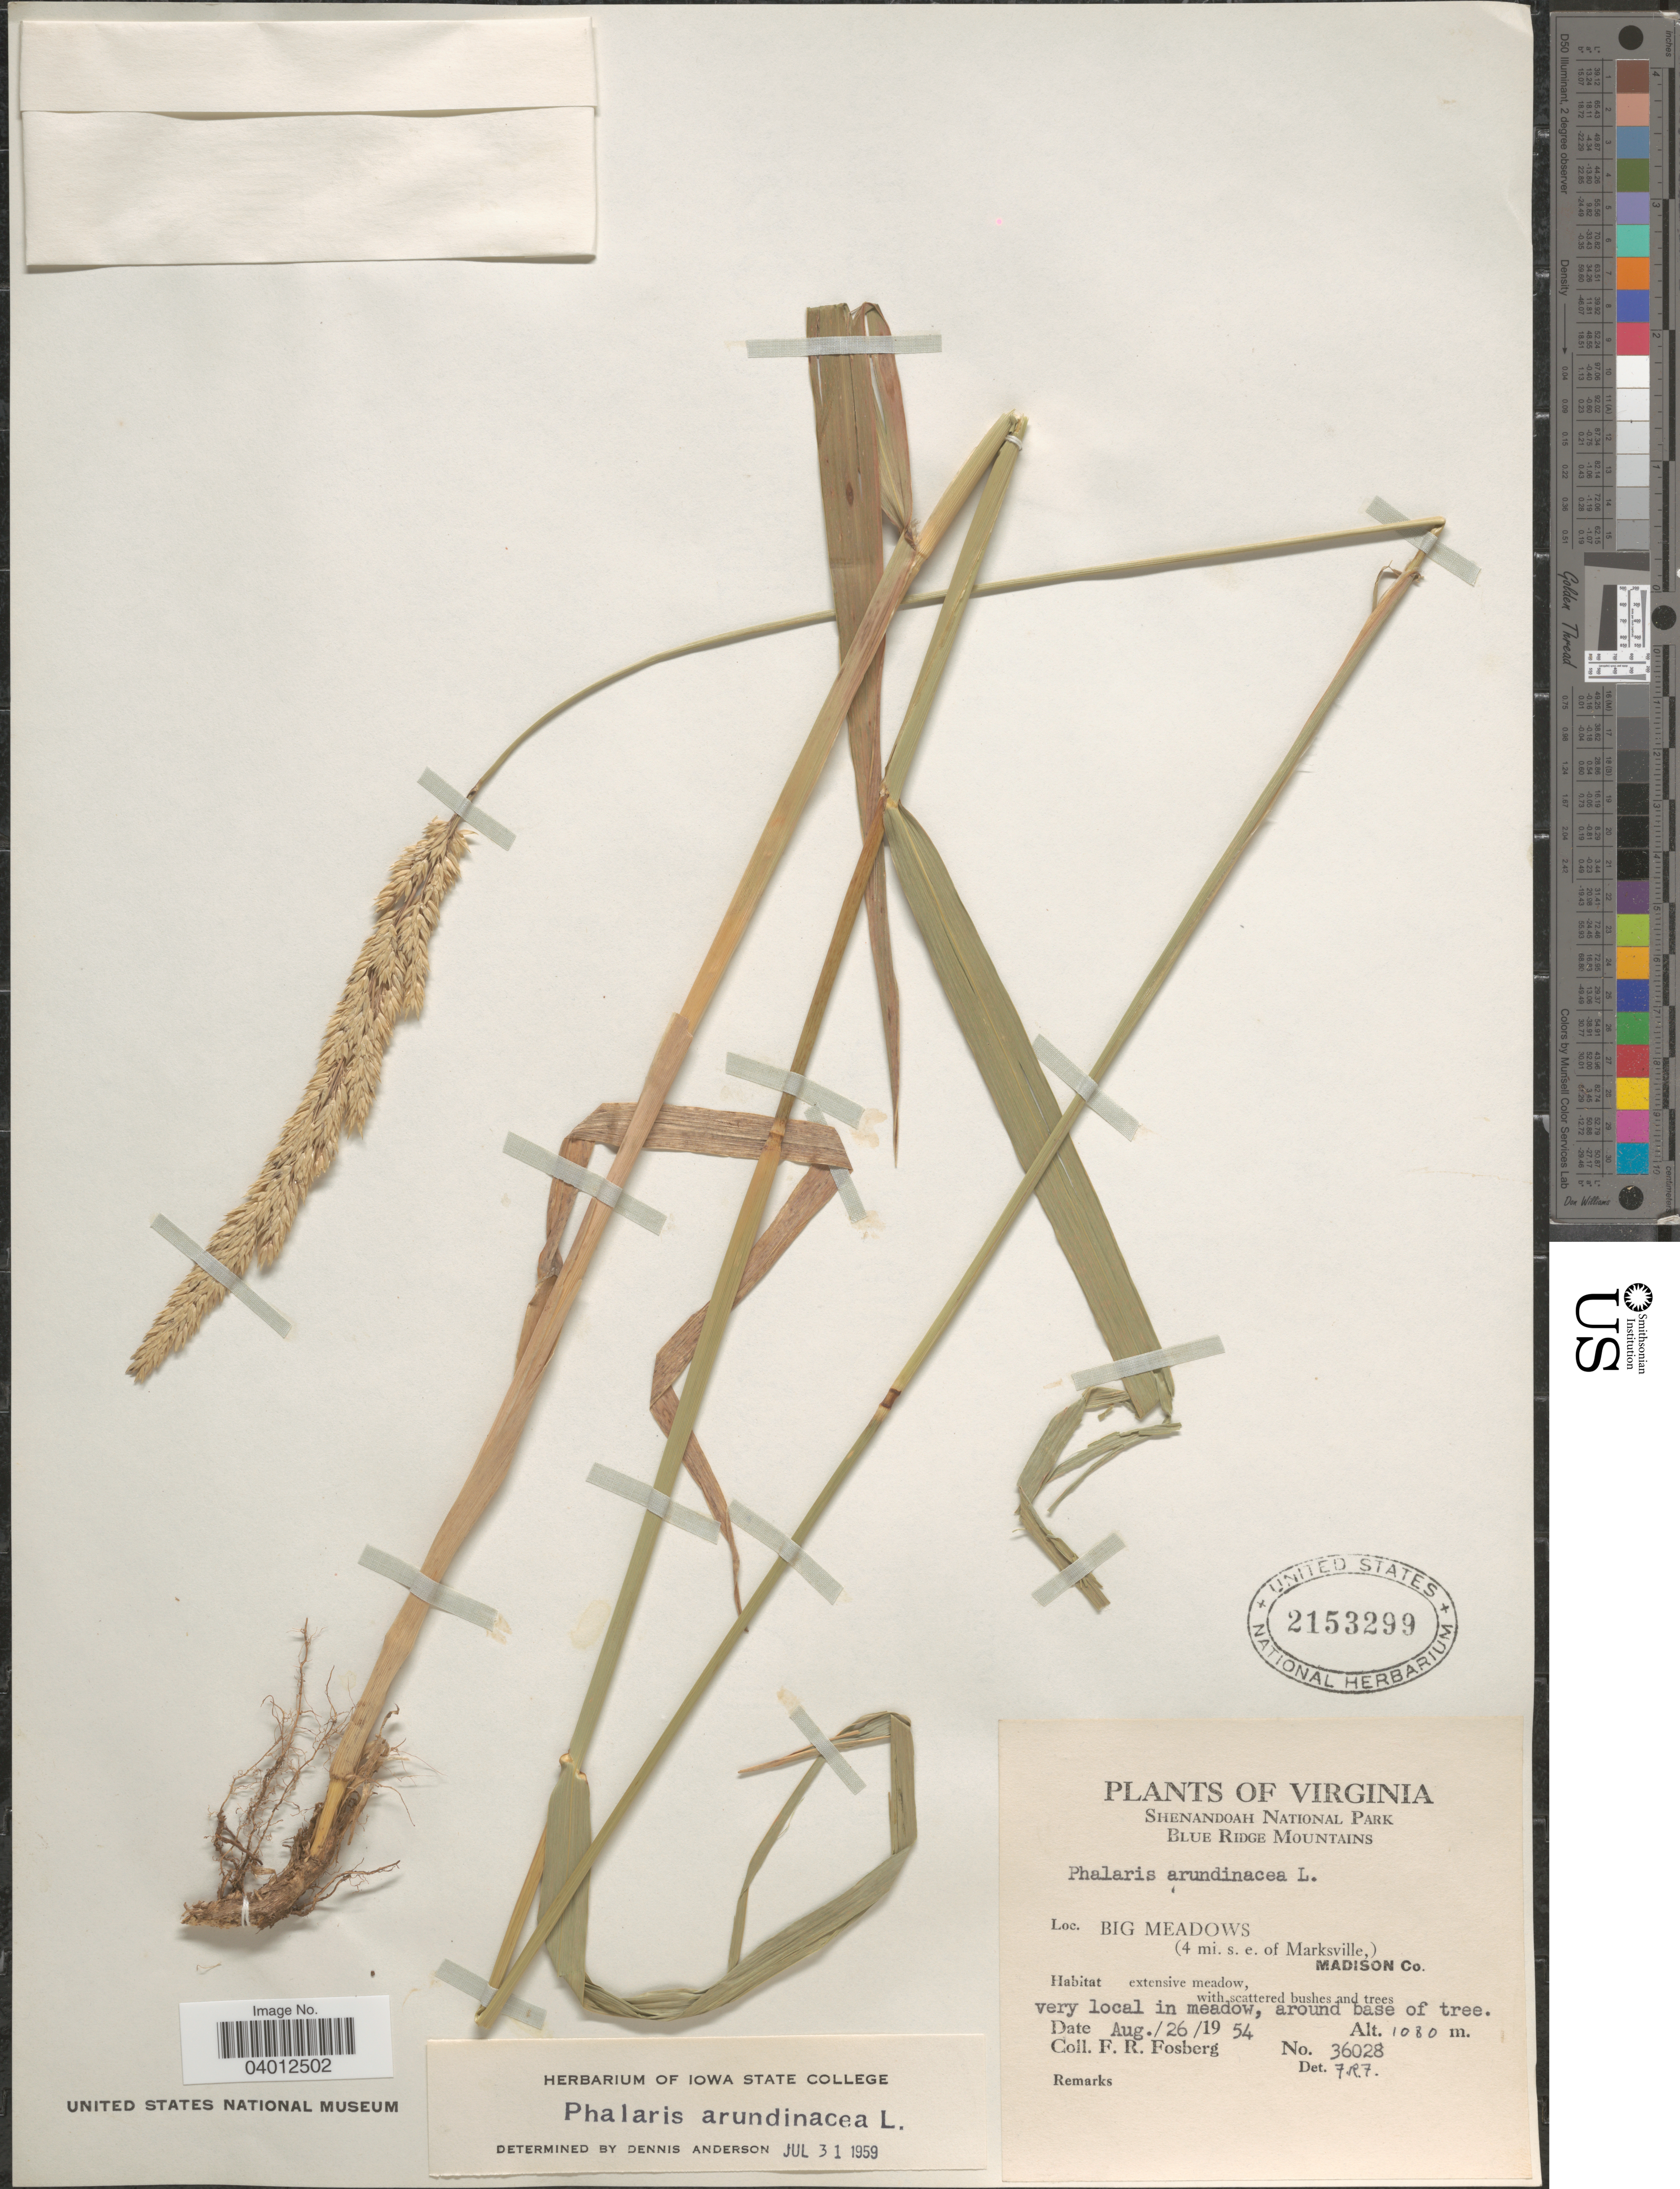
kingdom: Plantae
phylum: Tracheophyta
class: Liliopsida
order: Poales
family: Poaceae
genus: Phalaris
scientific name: Phalaris arundinacea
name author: L.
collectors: F. R. Fosberg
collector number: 36028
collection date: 1954-08-26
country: United States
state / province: Virginia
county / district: Madison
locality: Shenandoah National Park. Blue Ridge Mountains. Big Meadows ( 4 mi. s. e. of Marksville,) Madison Co.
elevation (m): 1080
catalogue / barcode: US 2153299